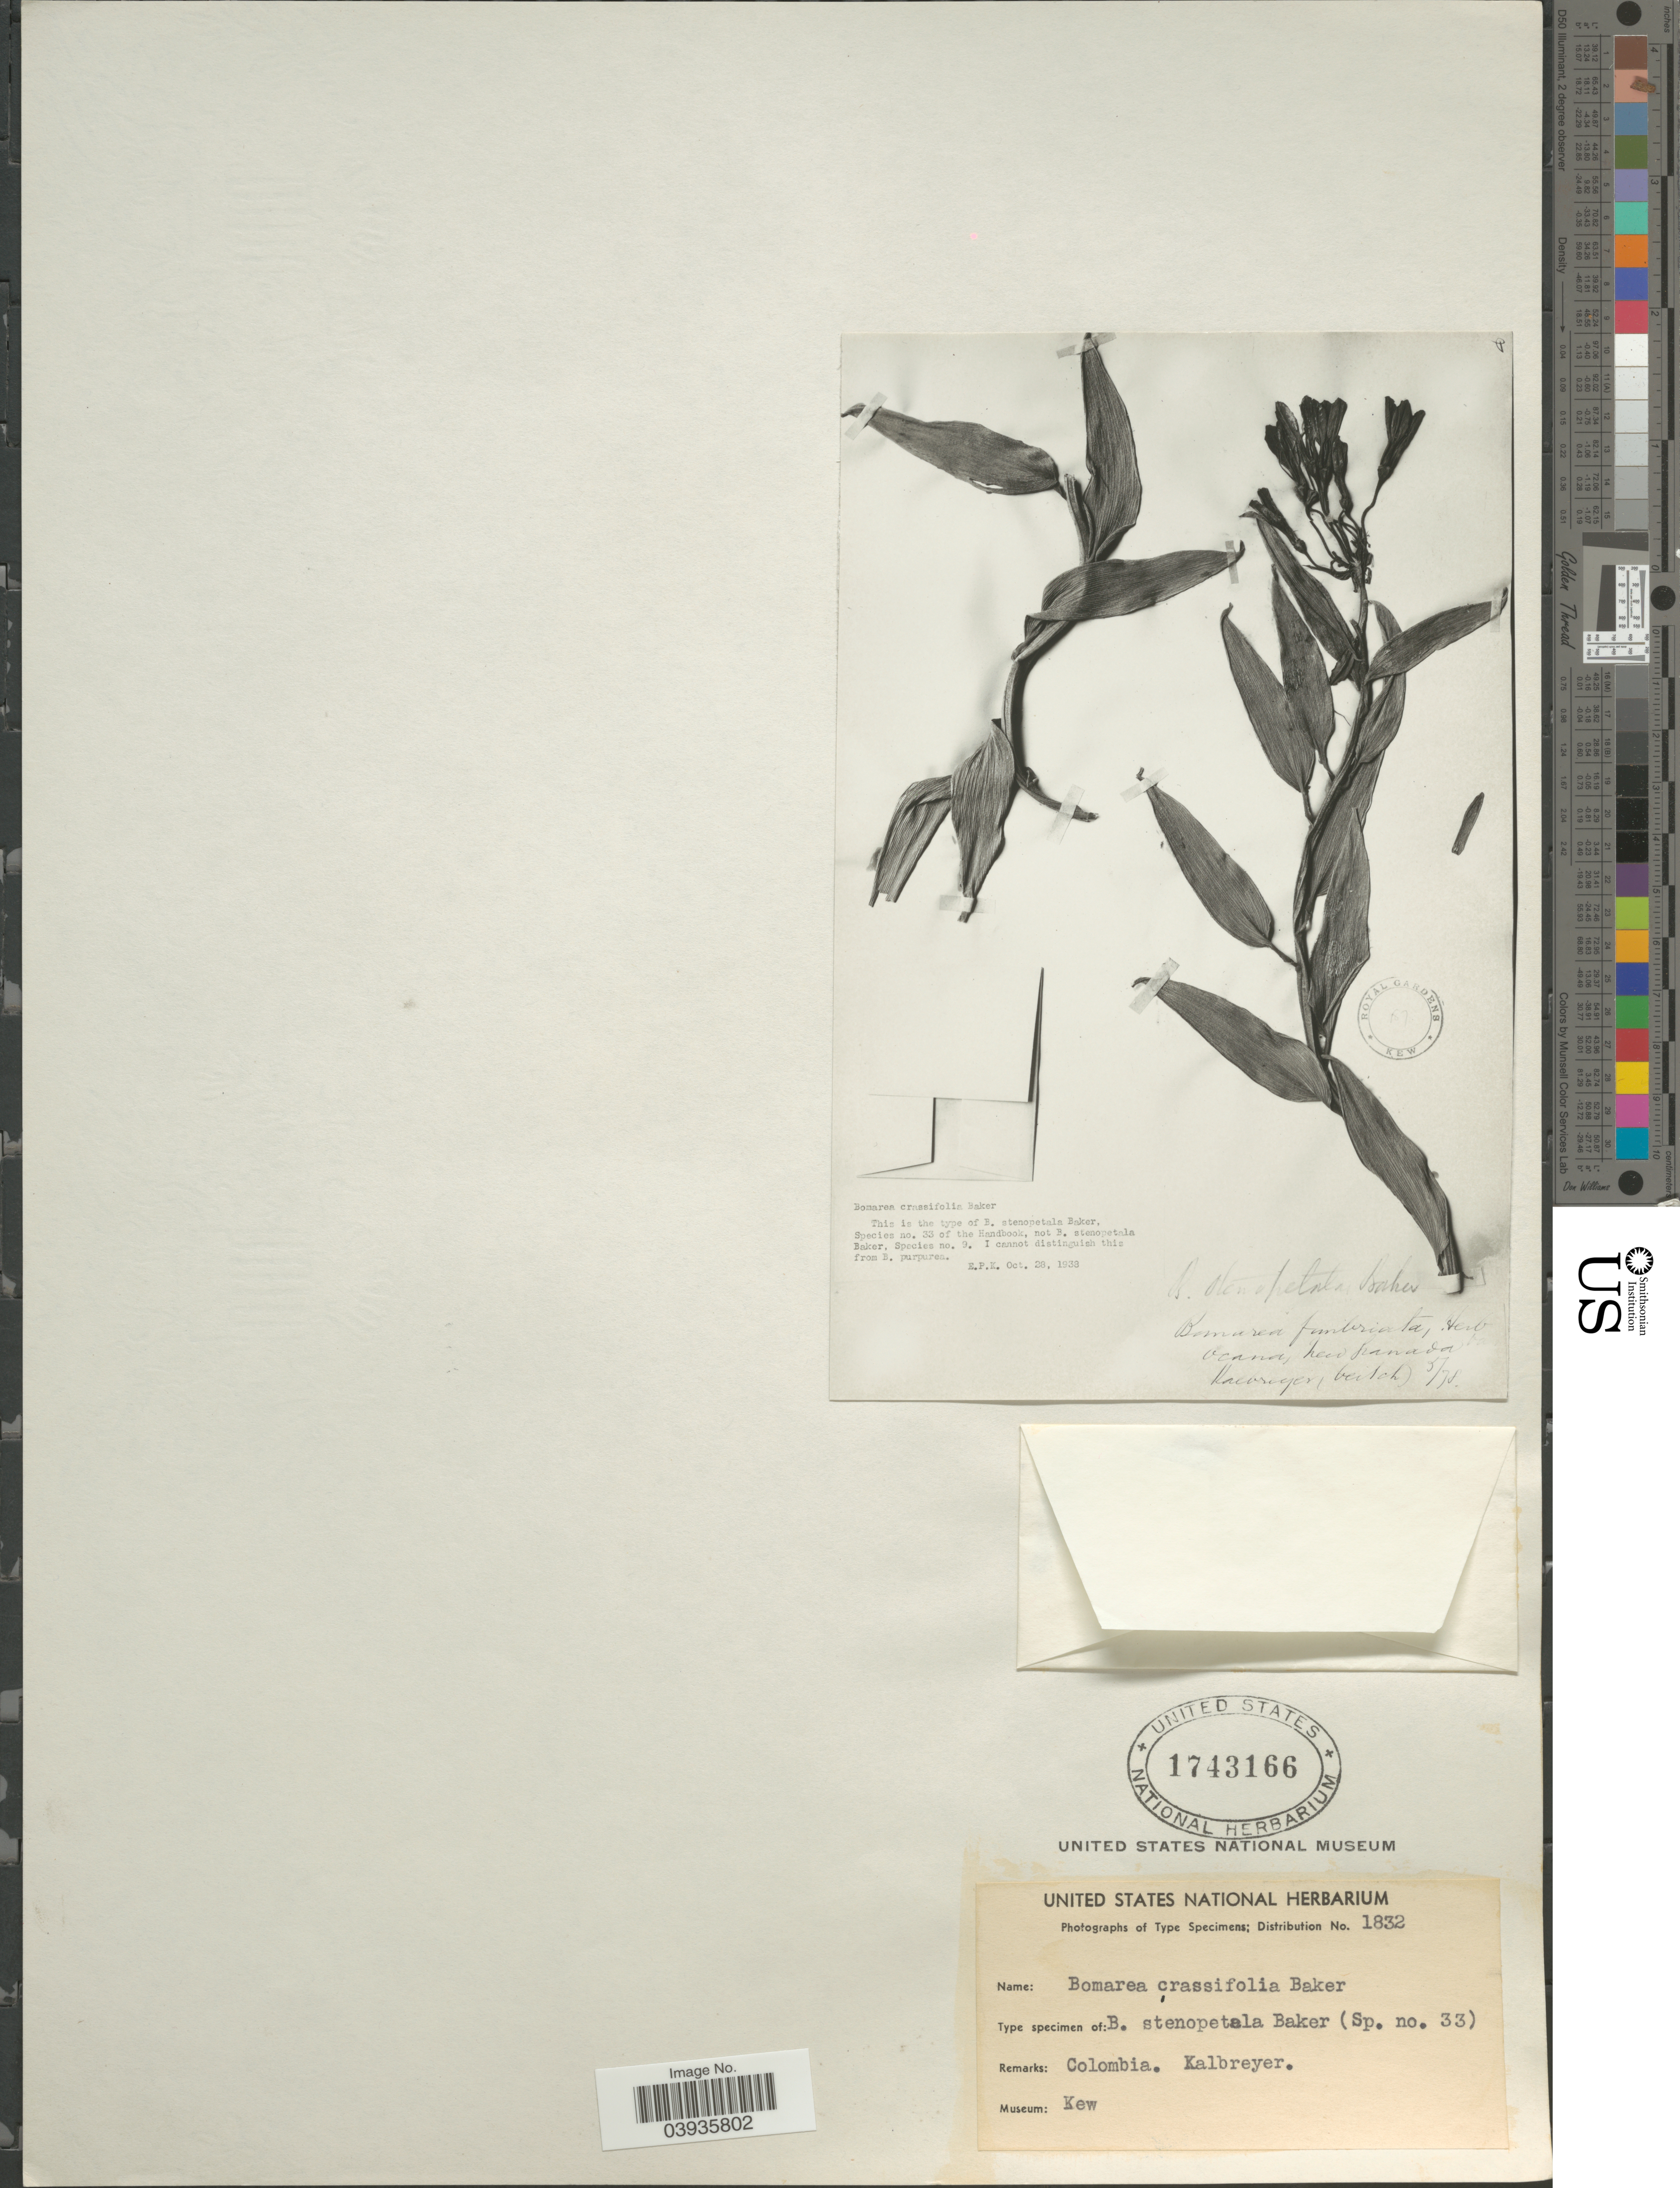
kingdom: Plantae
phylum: Tracheophyta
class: Liliopsida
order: Liliales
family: Alstroemeriaceae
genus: Bomarea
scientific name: Bomarea crassifolia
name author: Baker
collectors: -. Kalbreyer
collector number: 1832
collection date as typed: Transcribed d/m/y: /5/78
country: Colombia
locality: New Granada.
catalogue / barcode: US 1743166